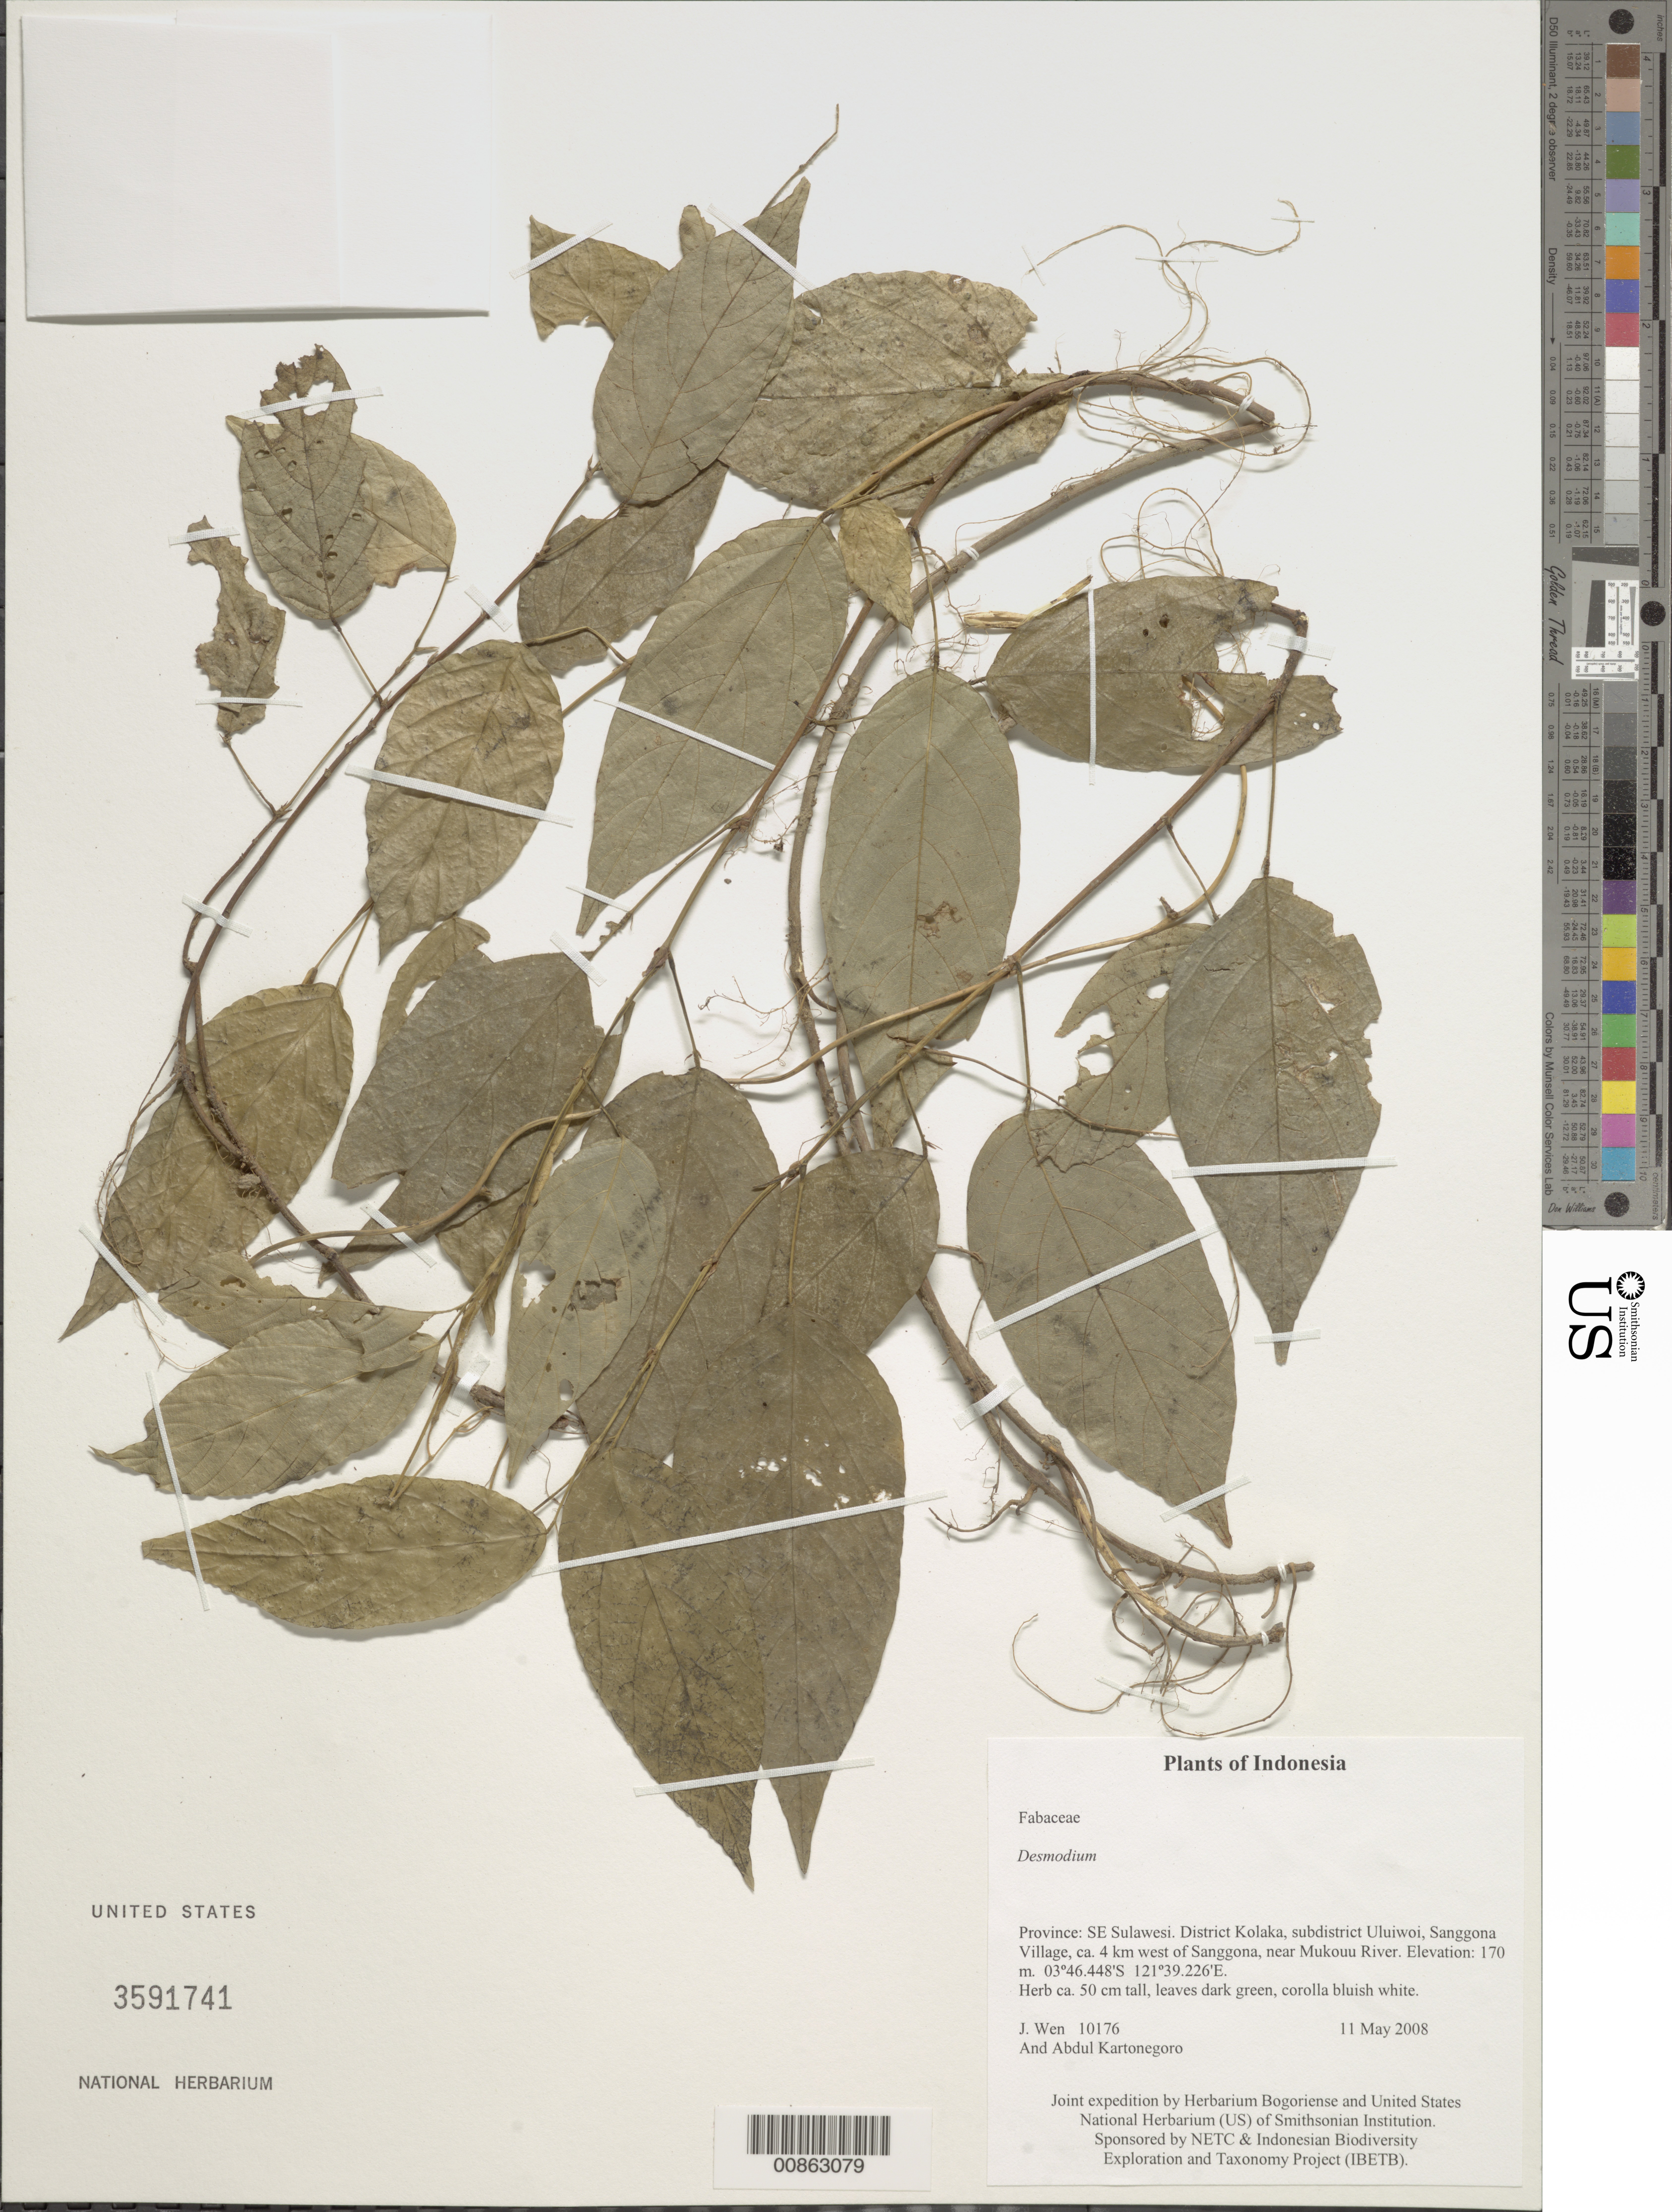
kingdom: Plantae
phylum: Tracheophyta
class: Magnoliopsida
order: Fabales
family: Fabaceae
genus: Desmodium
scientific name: Desmodium sp.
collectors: J. Wen & A. Kartonegoro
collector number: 10176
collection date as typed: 11 May 2008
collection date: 2008-05-11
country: Indonesia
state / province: Sulawesi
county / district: Sulawesi Tenggara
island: Sulawesi [Celebes]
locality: District Kolaka, subdistrict Uluiwoi, Sanggona Village, ca. 4 km west of Sanggona, near Mukouu River.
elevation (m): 170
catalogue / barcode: US 3591741